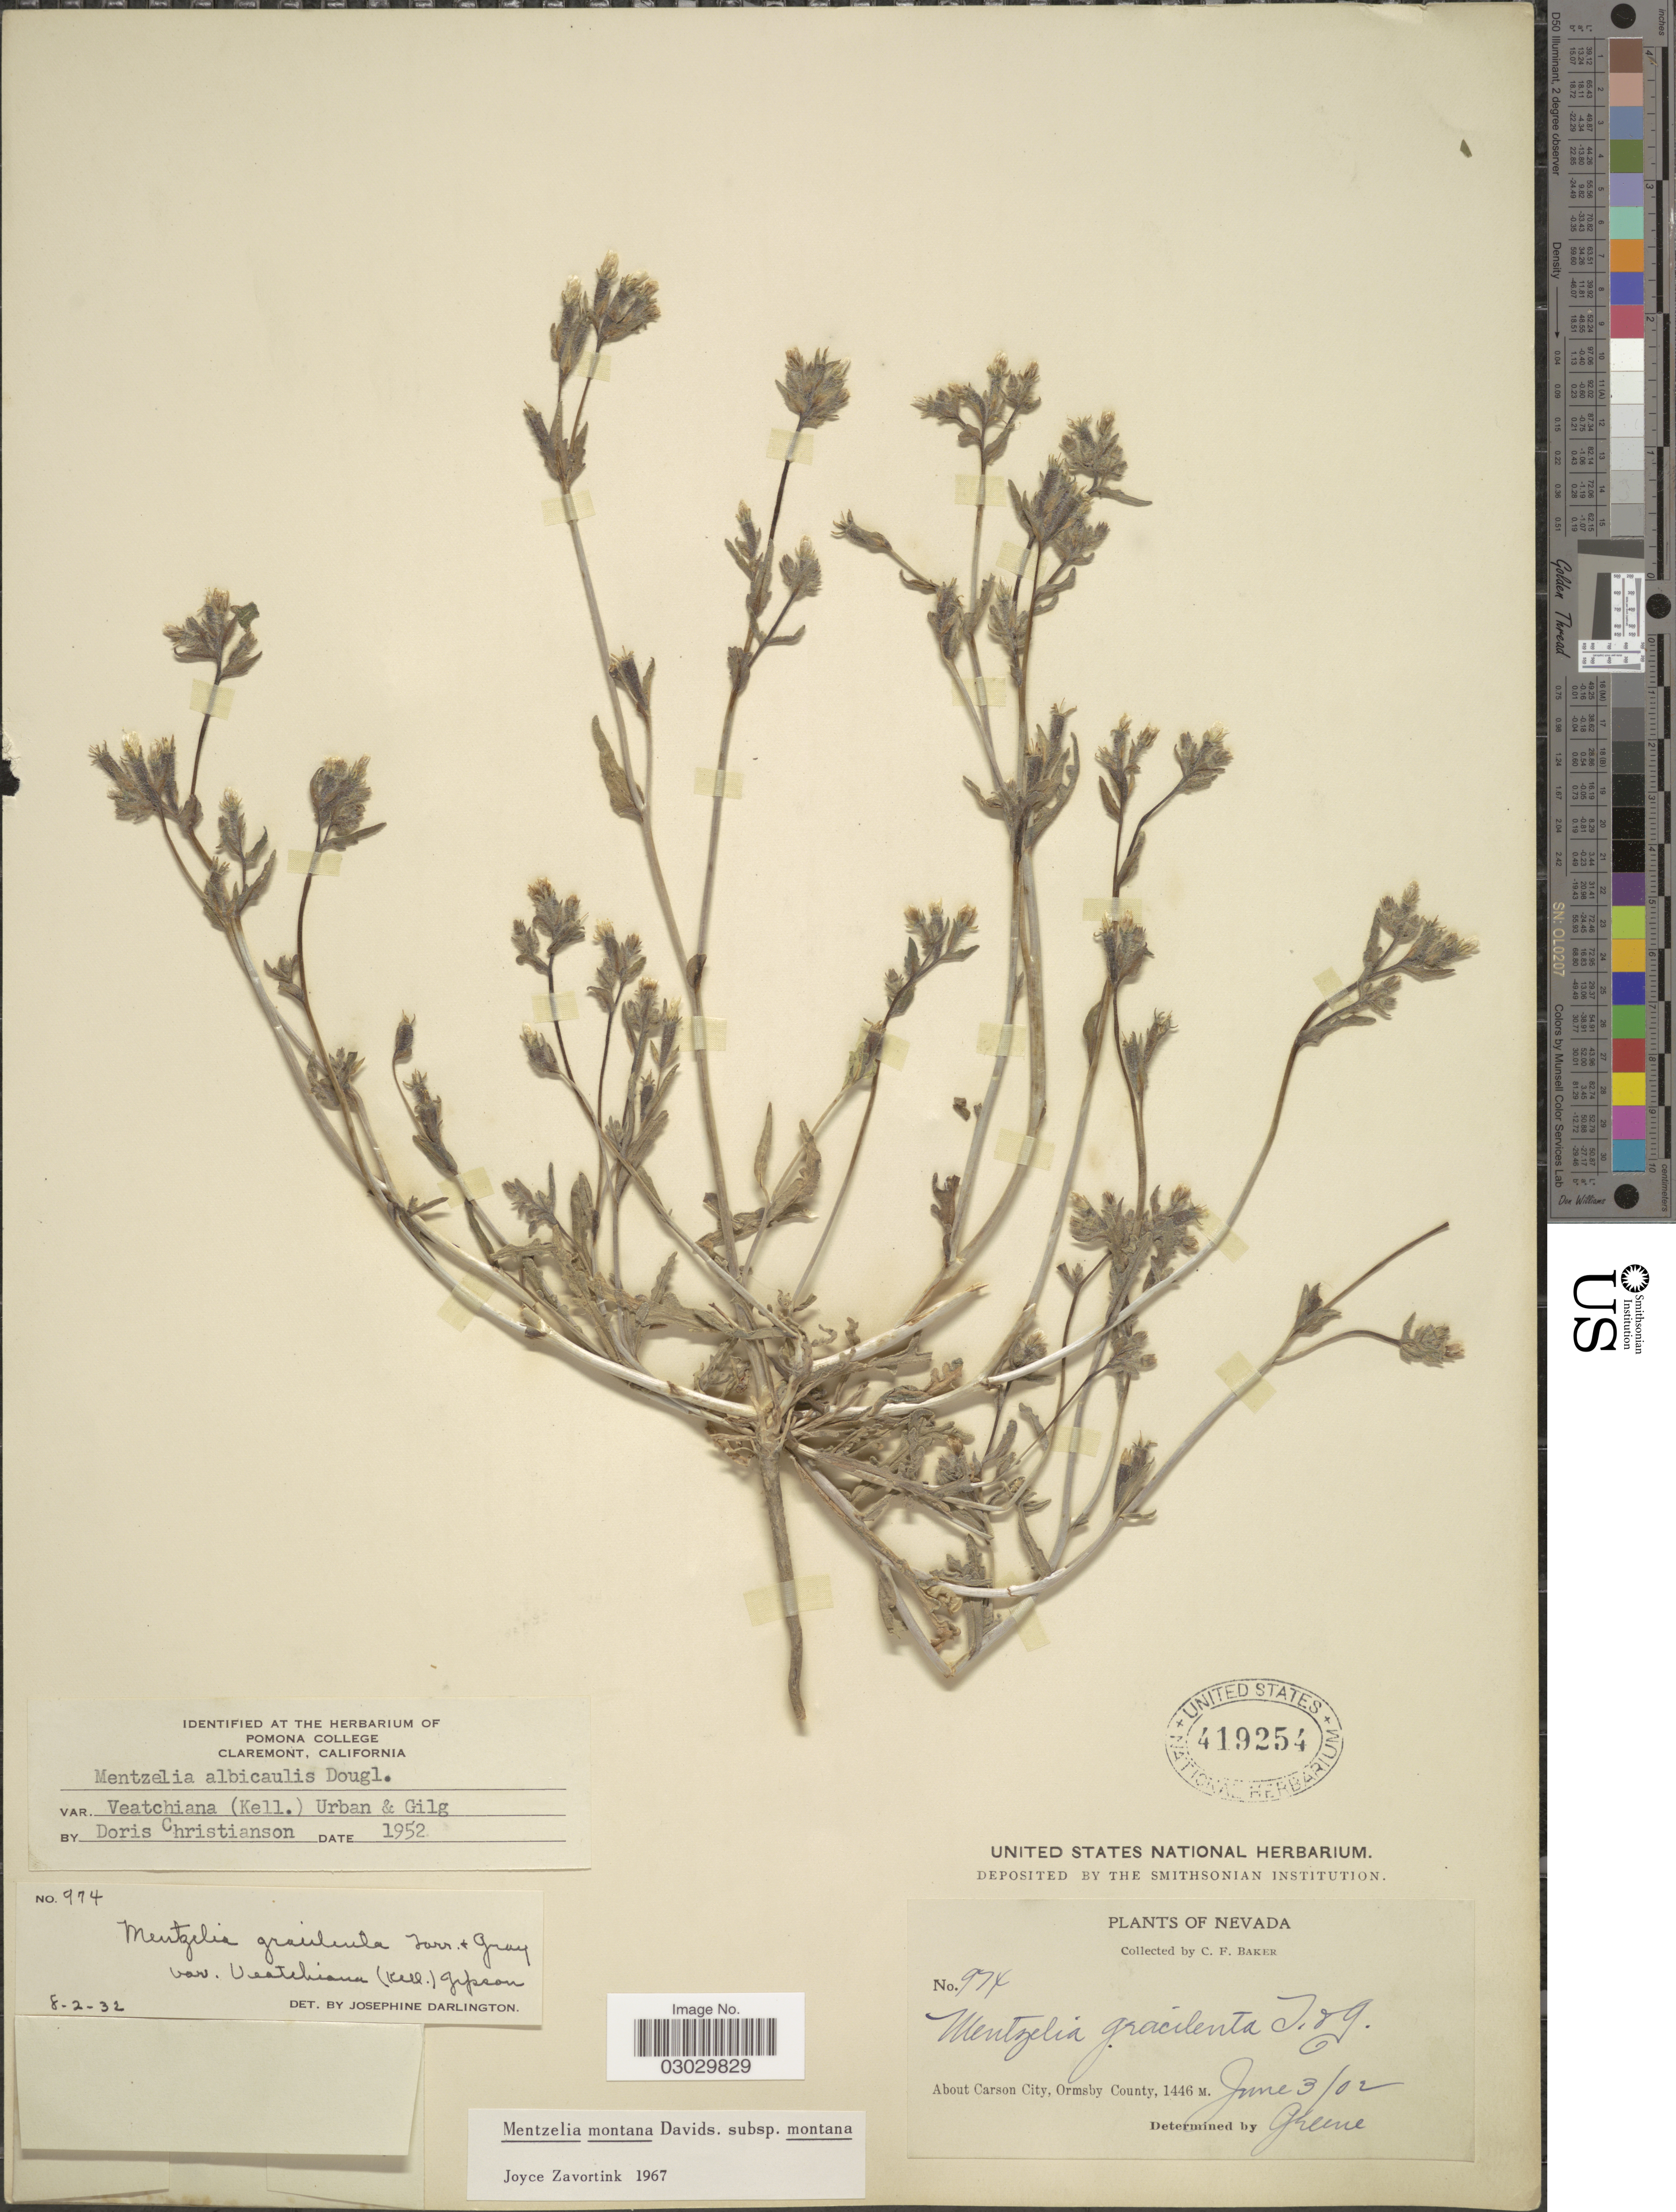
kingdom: Plantae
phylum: Tracheophyta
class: Magnoliopsida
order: Cornales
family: Loasaceae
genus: Mentzelia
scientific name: Mentzelia montana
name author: (Davidson) Davidson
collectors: C. F. Baker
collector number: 974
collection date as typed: Transcribed d/m/y: 3/6/2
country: United States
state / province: Nevada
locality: About Carson City, Ormsby County.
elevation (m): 1446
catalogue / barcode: US 419254